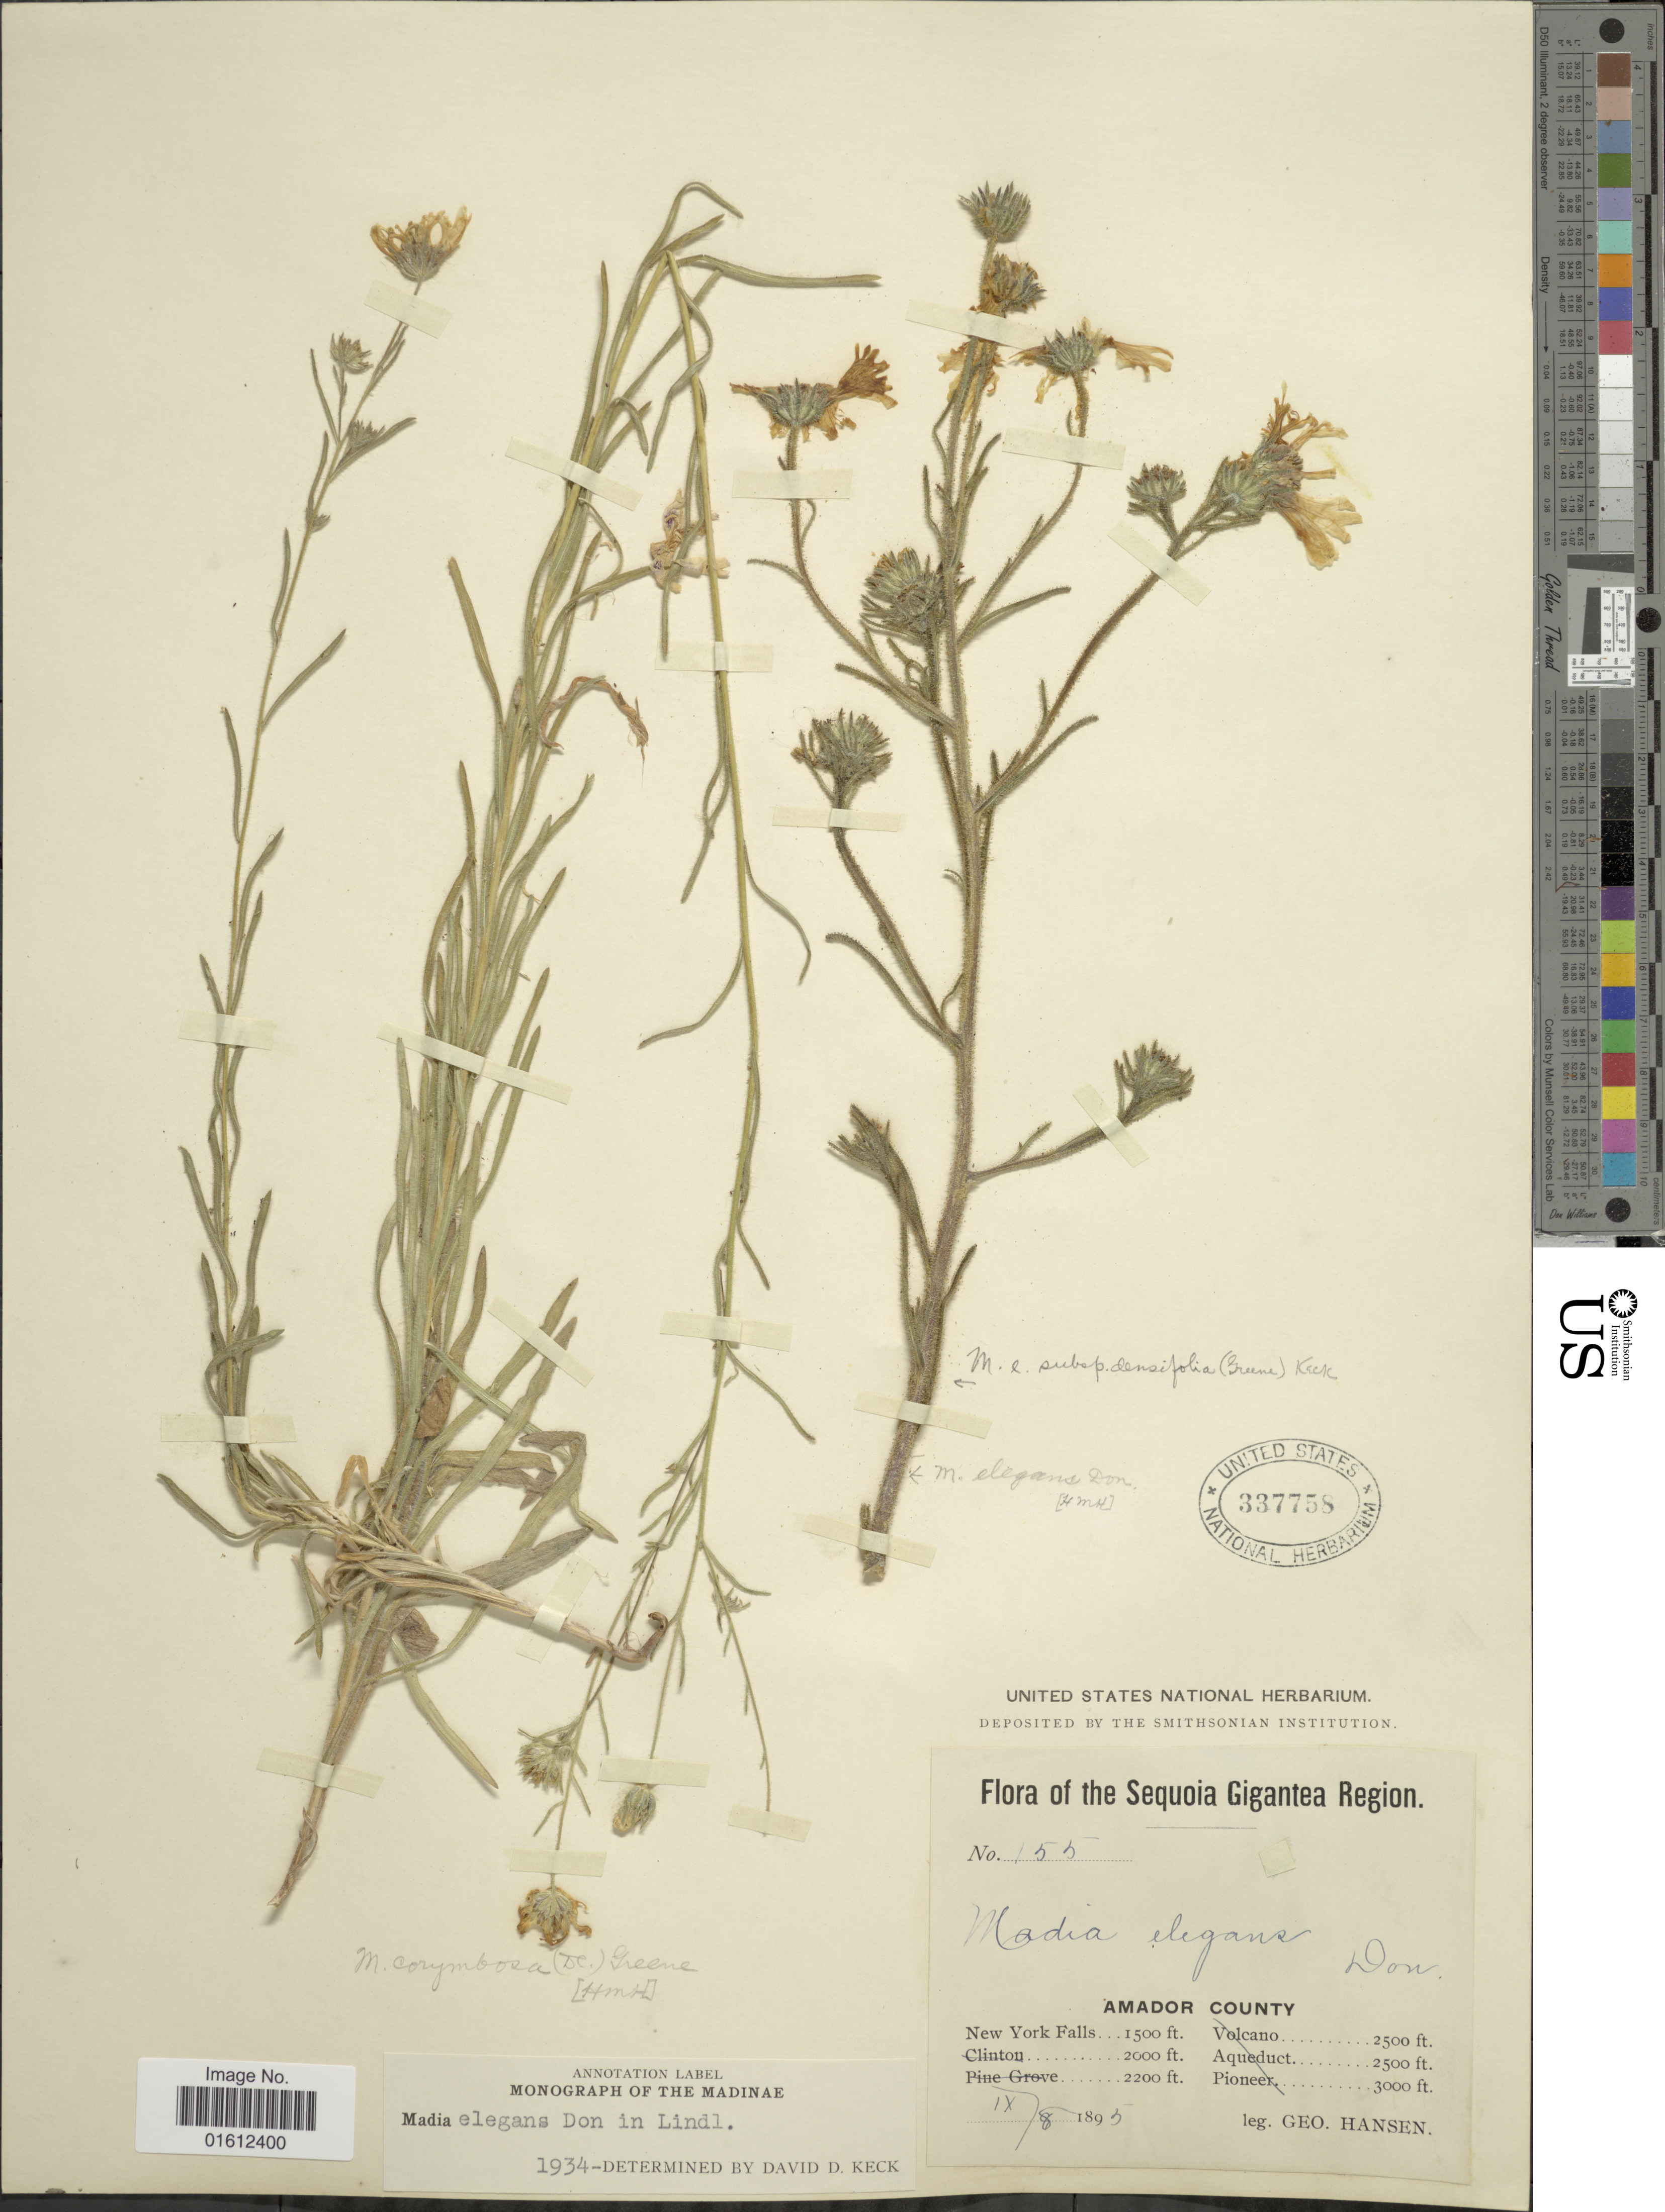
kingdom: Plantae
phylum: Tracheophyta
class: Magnoliopsida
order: Asterales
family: Asteraceae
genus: Madia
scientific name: Madia elegans subsp. elegans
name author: D. Don ex Lindl.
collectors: G. Hansen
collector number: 155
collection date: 1893-09-08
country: United States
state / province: California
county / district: Amador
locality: Sequoia Gigantea Region. Amador County. New York Falls.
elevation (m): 457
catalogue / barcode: US 337758